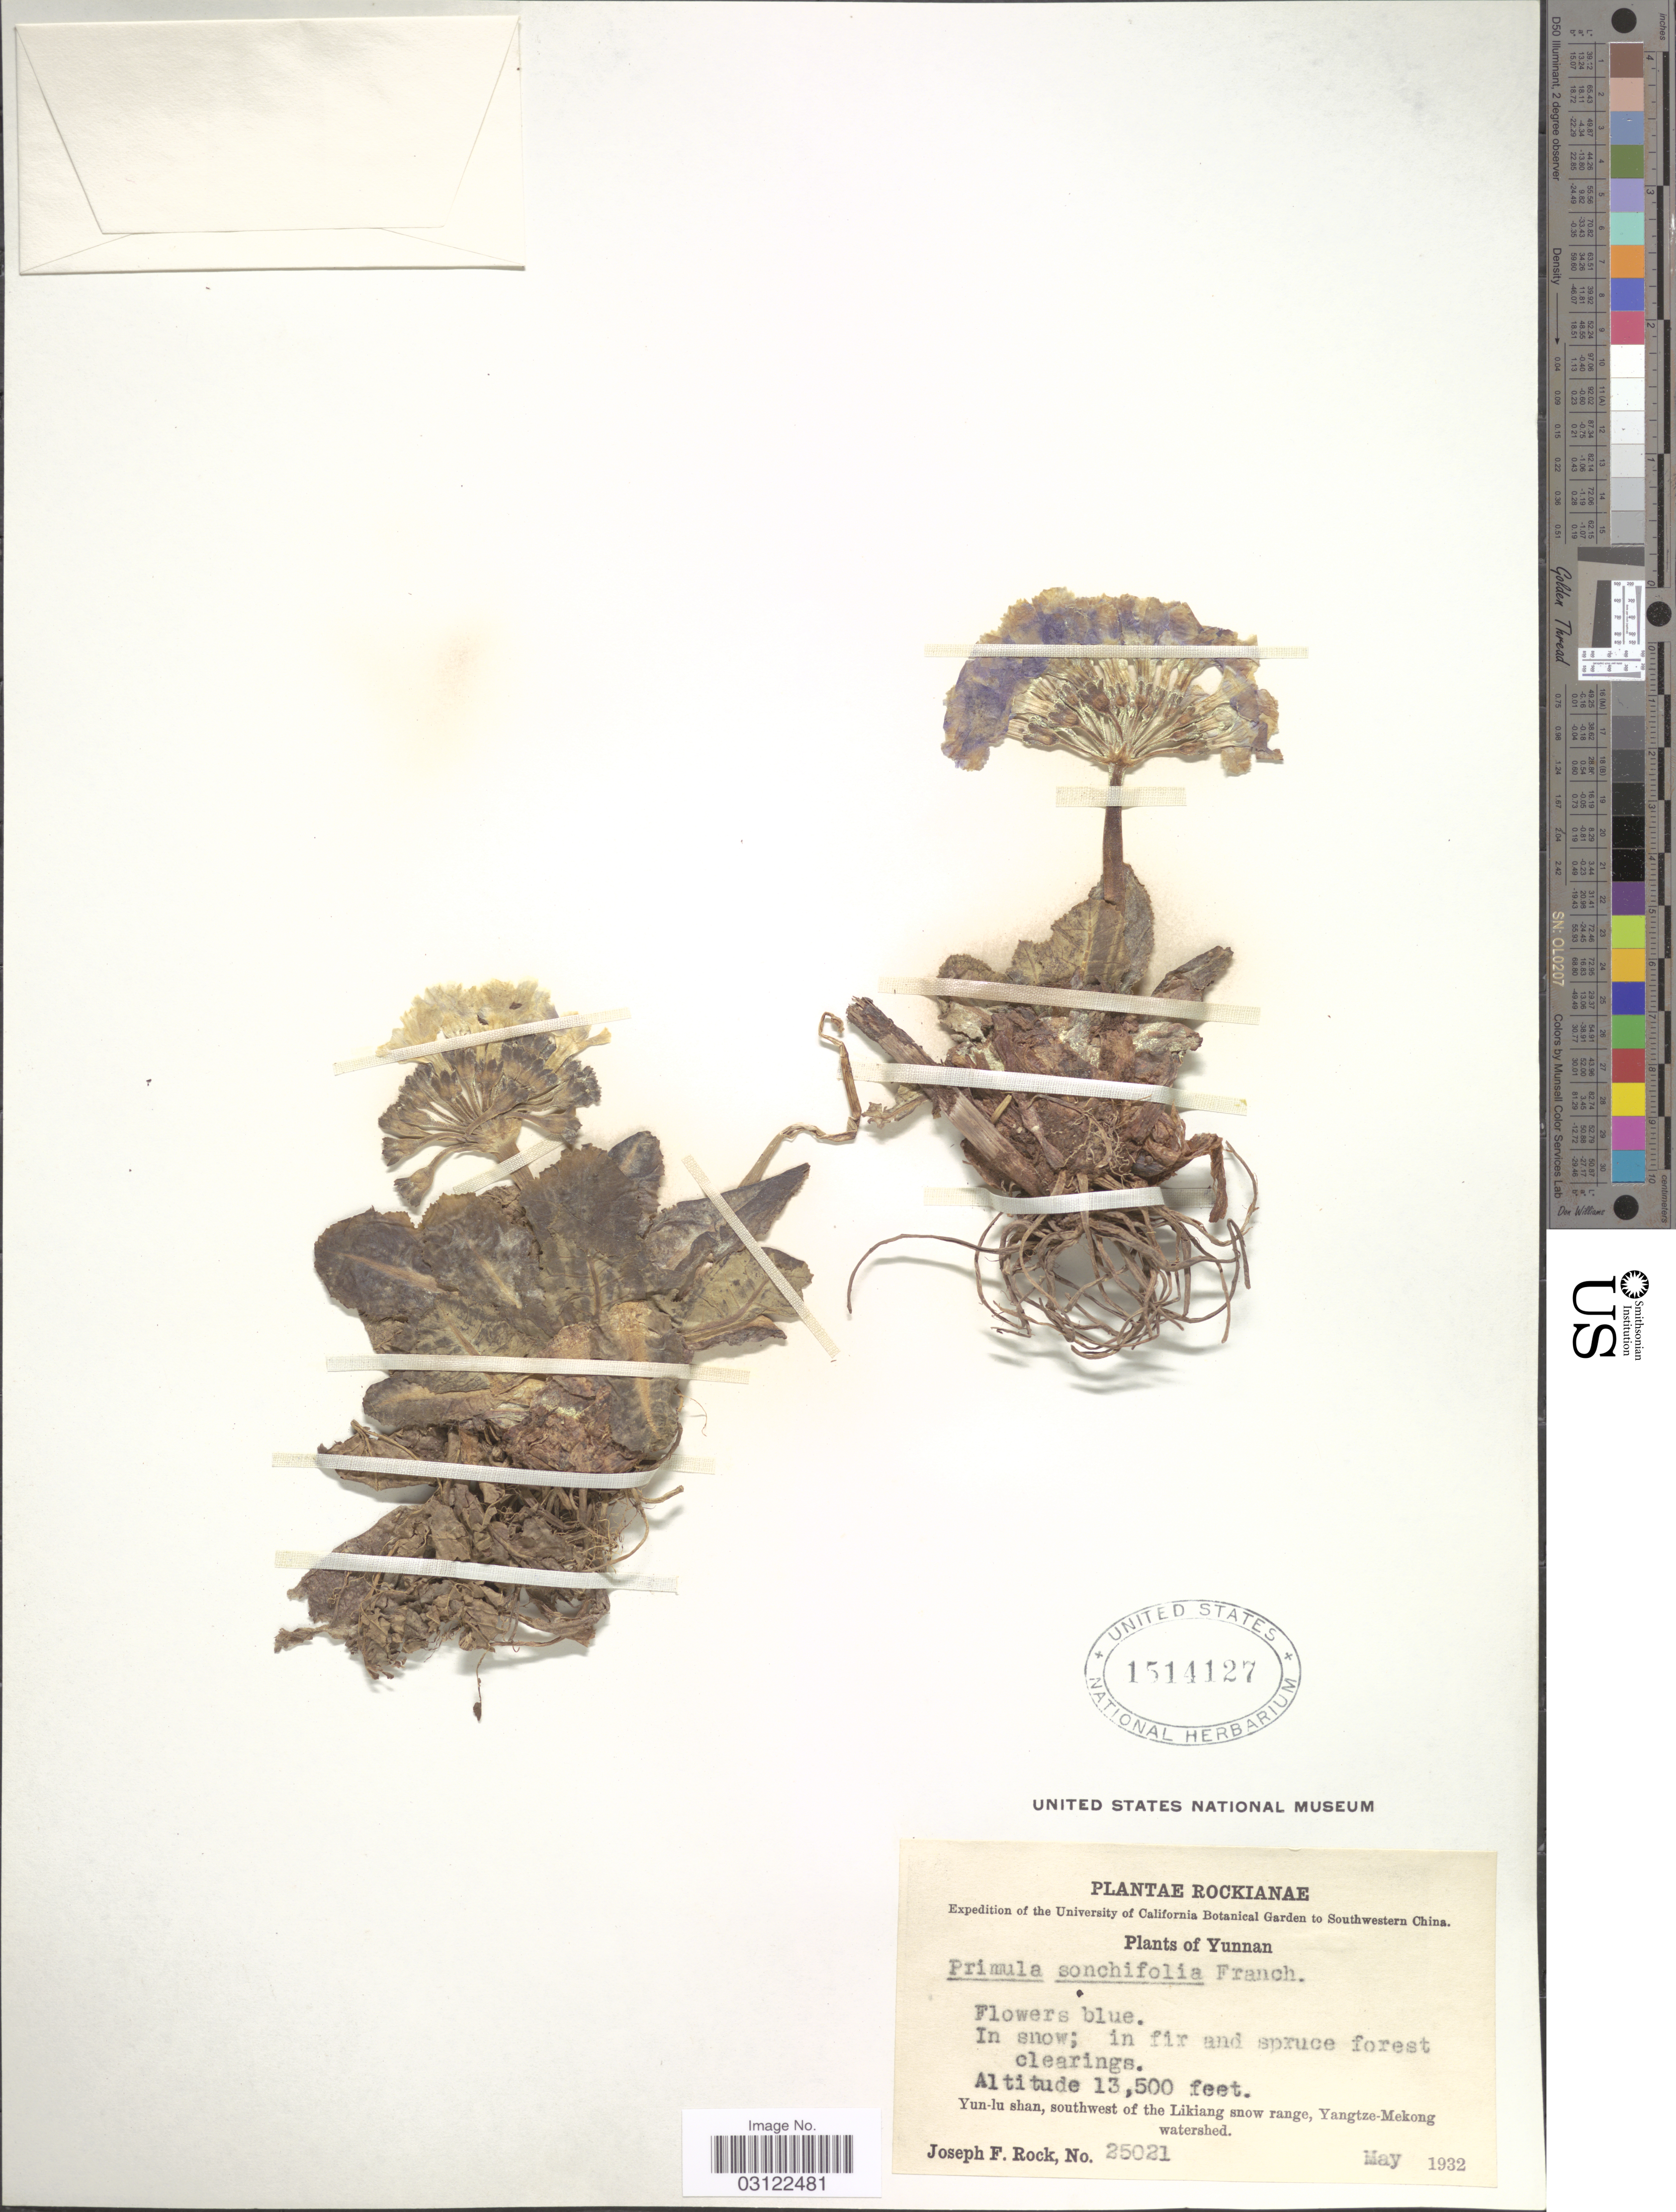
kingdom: Plantae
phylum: Tracheophyta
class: Magnoliopsida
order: Ericales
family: Primulaceae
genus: Primula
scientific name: Primula sonchifolia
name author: Franch.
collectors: J. F. Rock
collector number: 25021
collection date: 1932-05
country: China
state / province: Yunnan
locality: Southwestern China. Yun-lu shan, southwest of the Likiang snow range, Yangtze-Mekong watershed.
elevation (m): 4115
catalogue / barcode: US 1514127